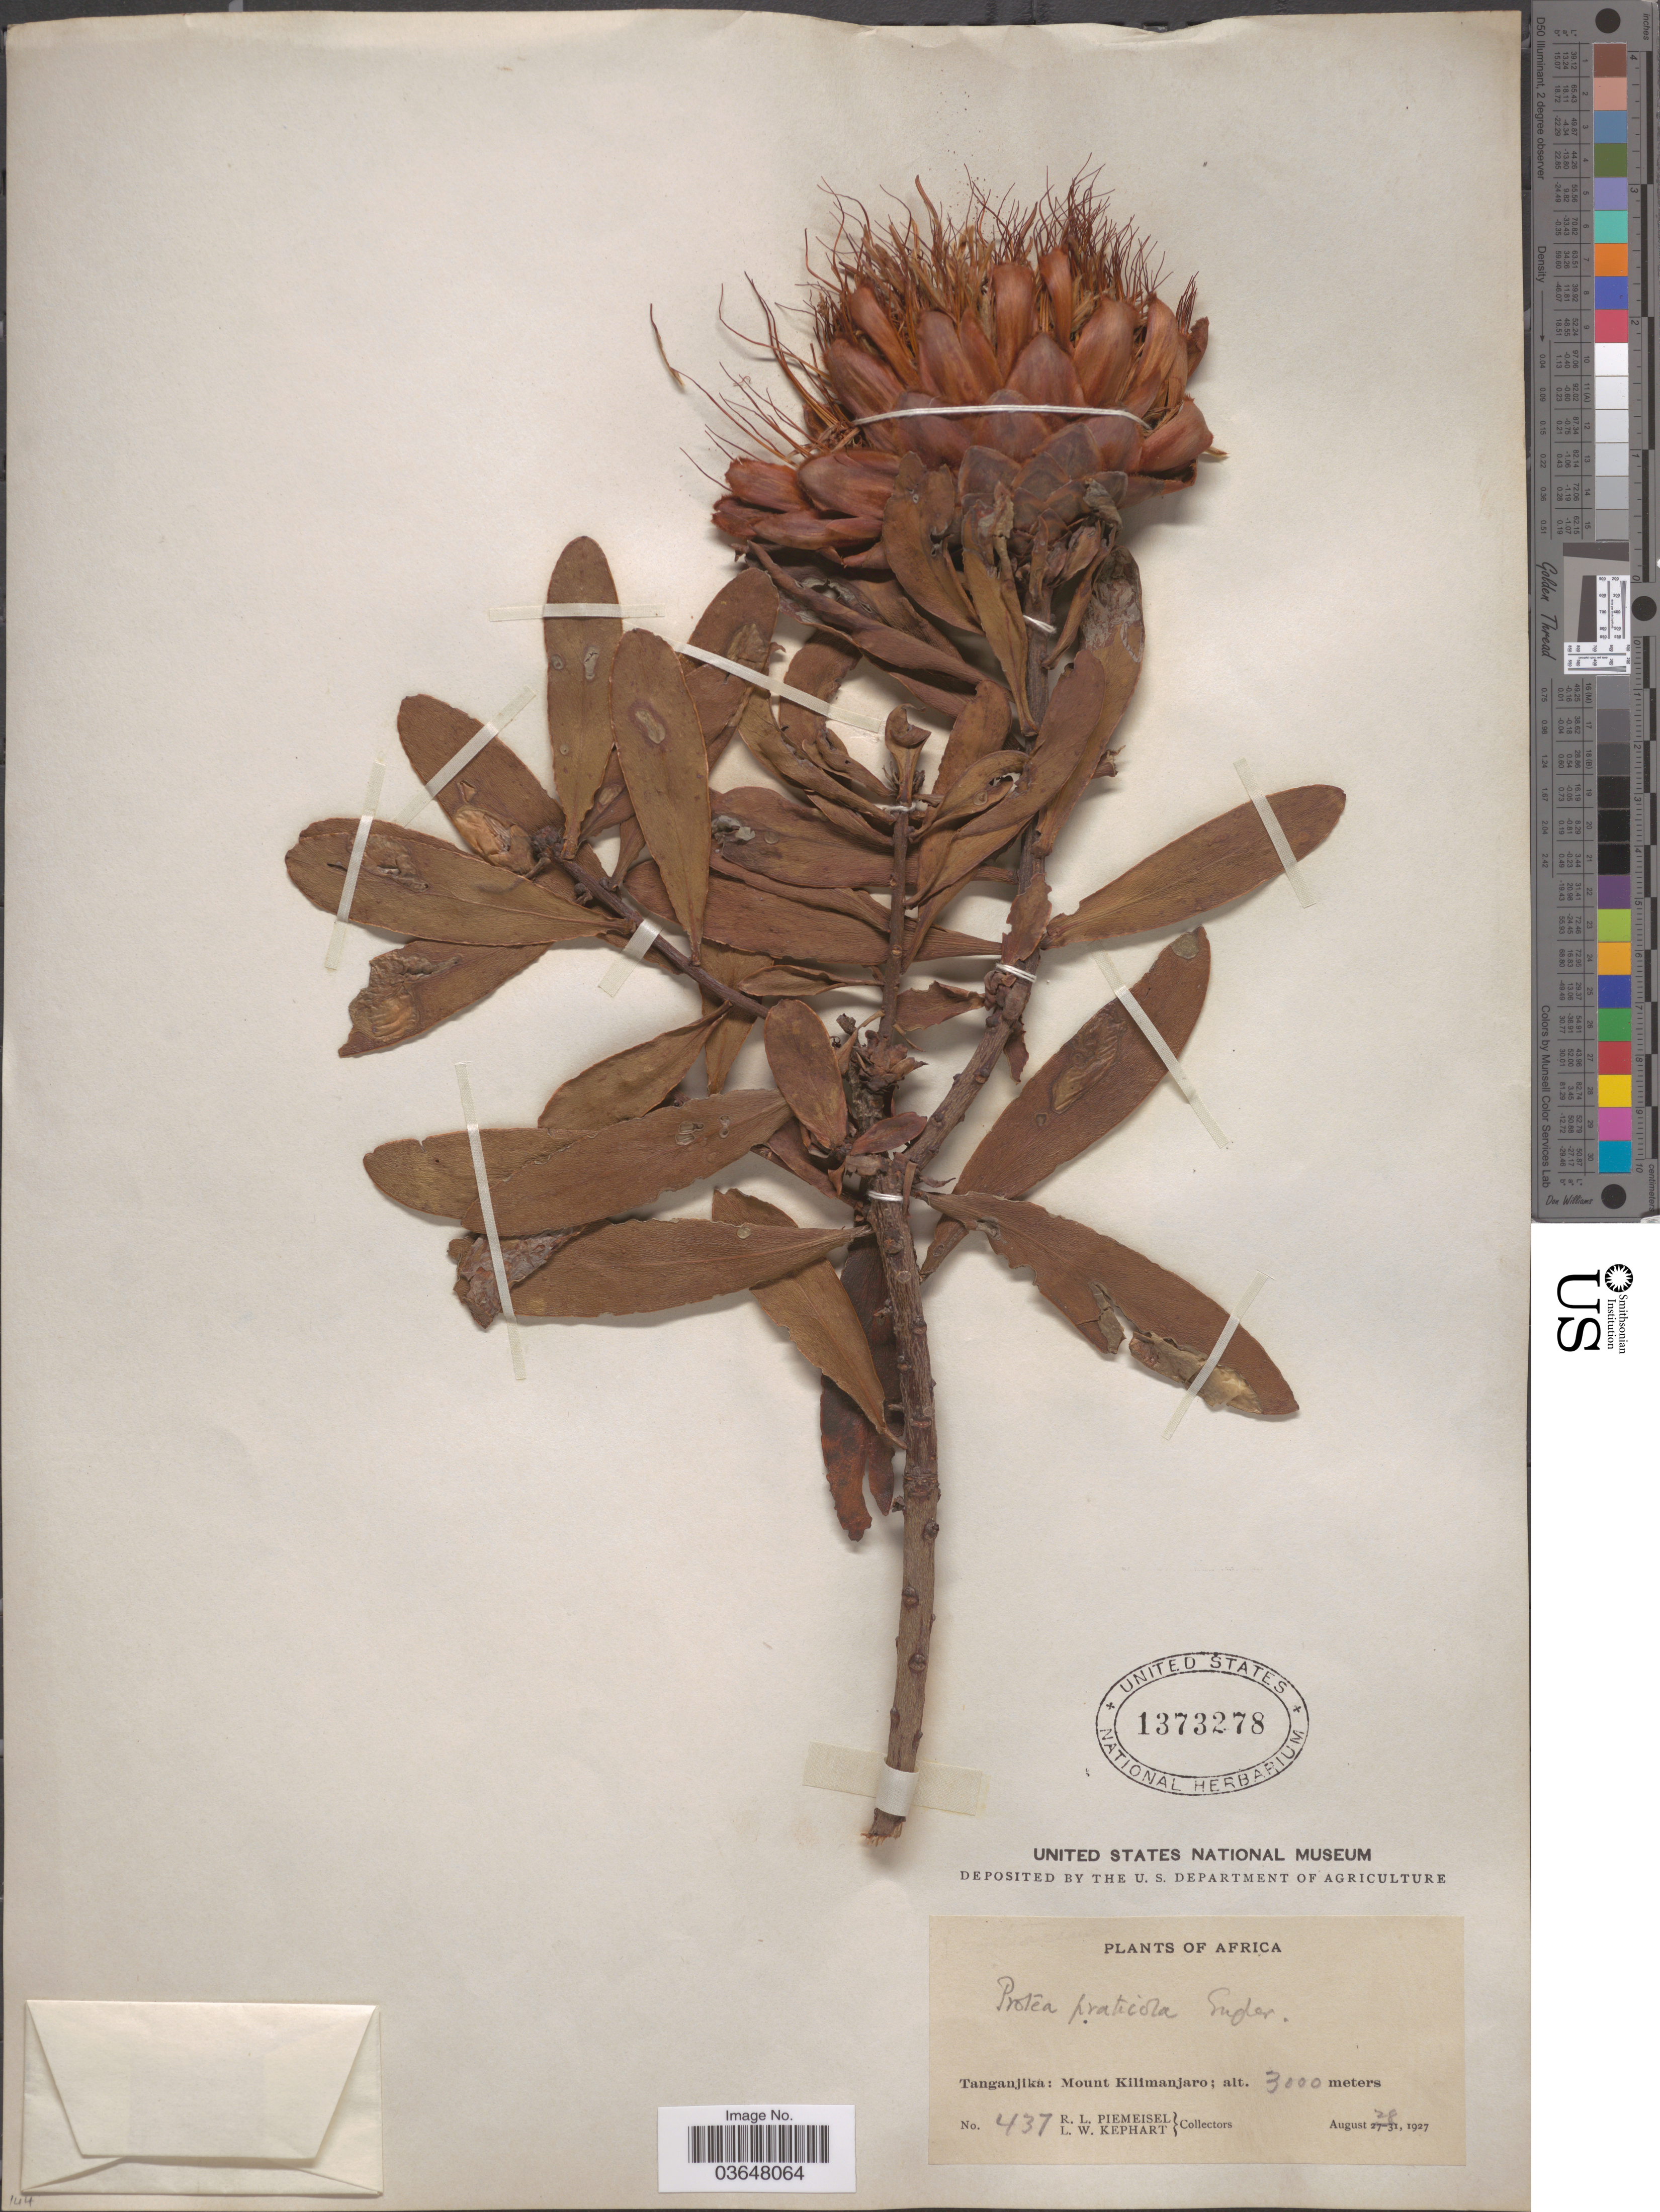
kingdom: Plantae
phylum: Tracheophyta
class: Magnoliopsida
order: Proteales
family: Proteaceae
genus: Protea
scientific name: Protea praticola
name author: Engl.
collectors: R. L. Piemeisel & L. W. Kephart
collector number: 437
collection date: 1927-08-28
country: Tanzania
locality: Tanganjika: Mount Kilimanjaro.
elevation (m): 3000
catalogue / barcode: US 1373278